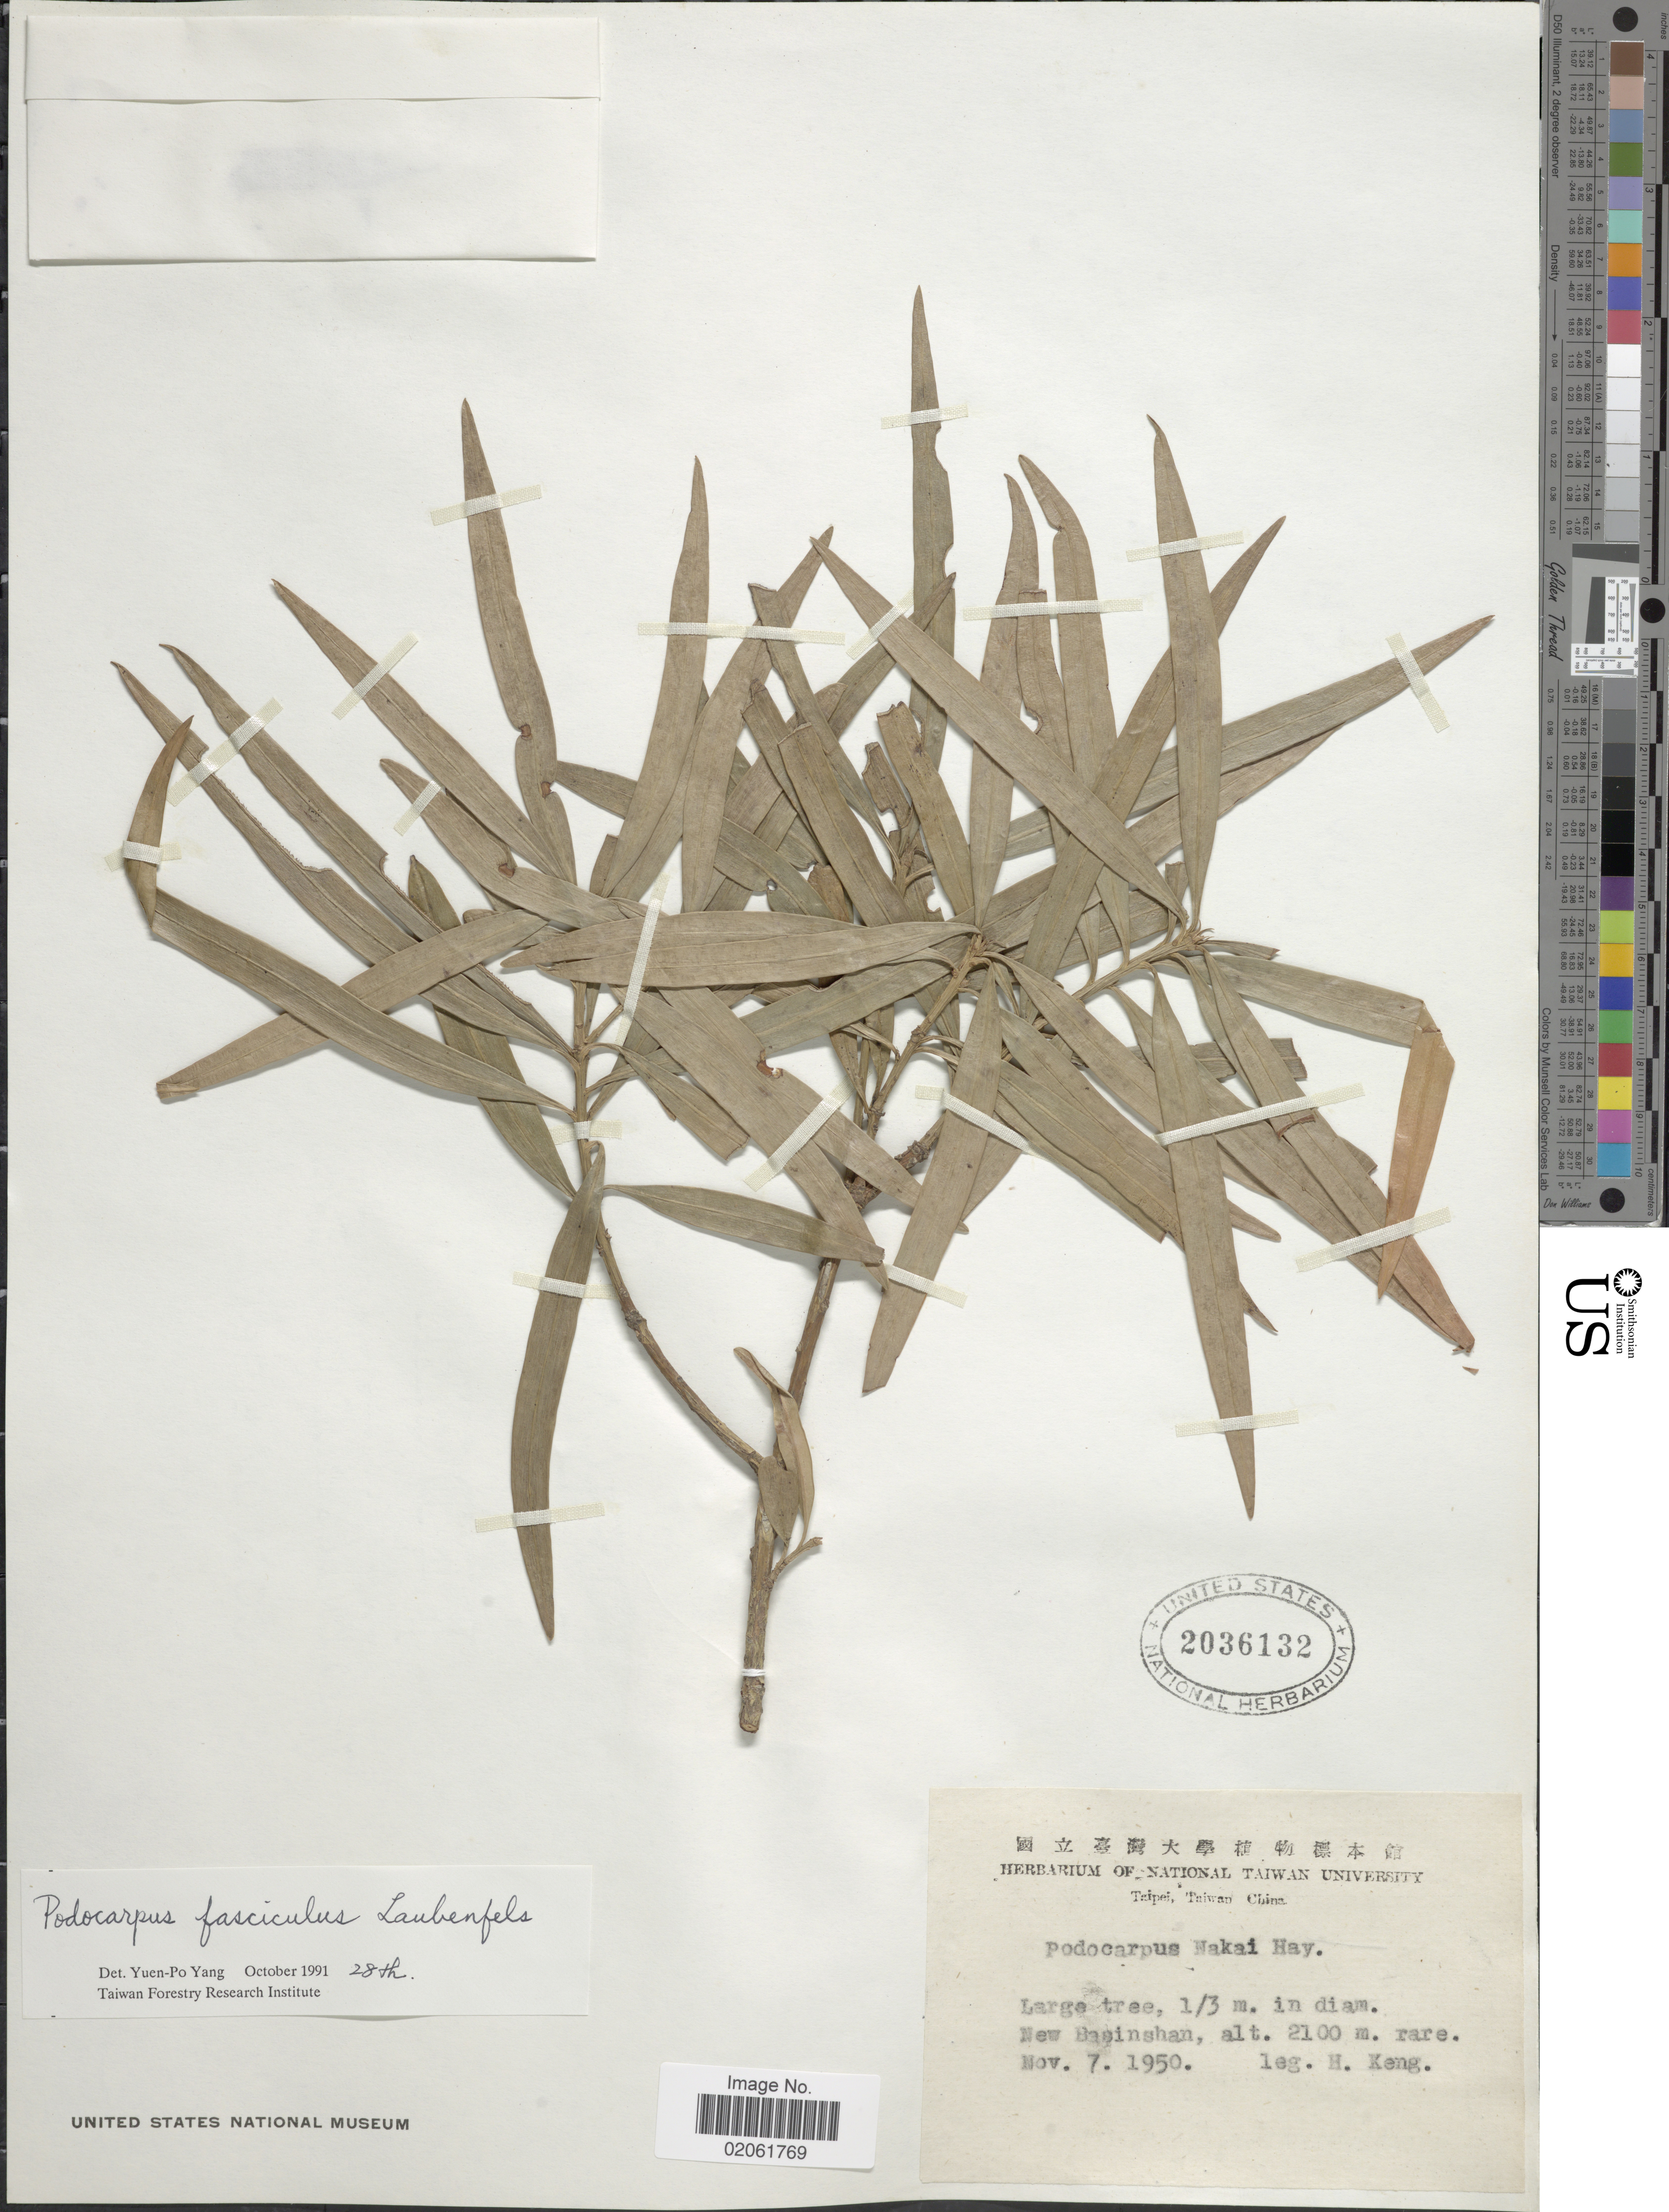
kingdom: Plantae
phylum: Tracheophyta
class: Pinopsida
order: Pinales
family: Podocarpaceae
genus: Podocarpus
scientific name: Podocarpus fasciculus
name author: de Laub.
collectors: H. Keng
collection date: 1950-11-07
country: Taiwan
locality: New Basinshan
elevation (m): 2100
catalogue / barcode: US 2036132